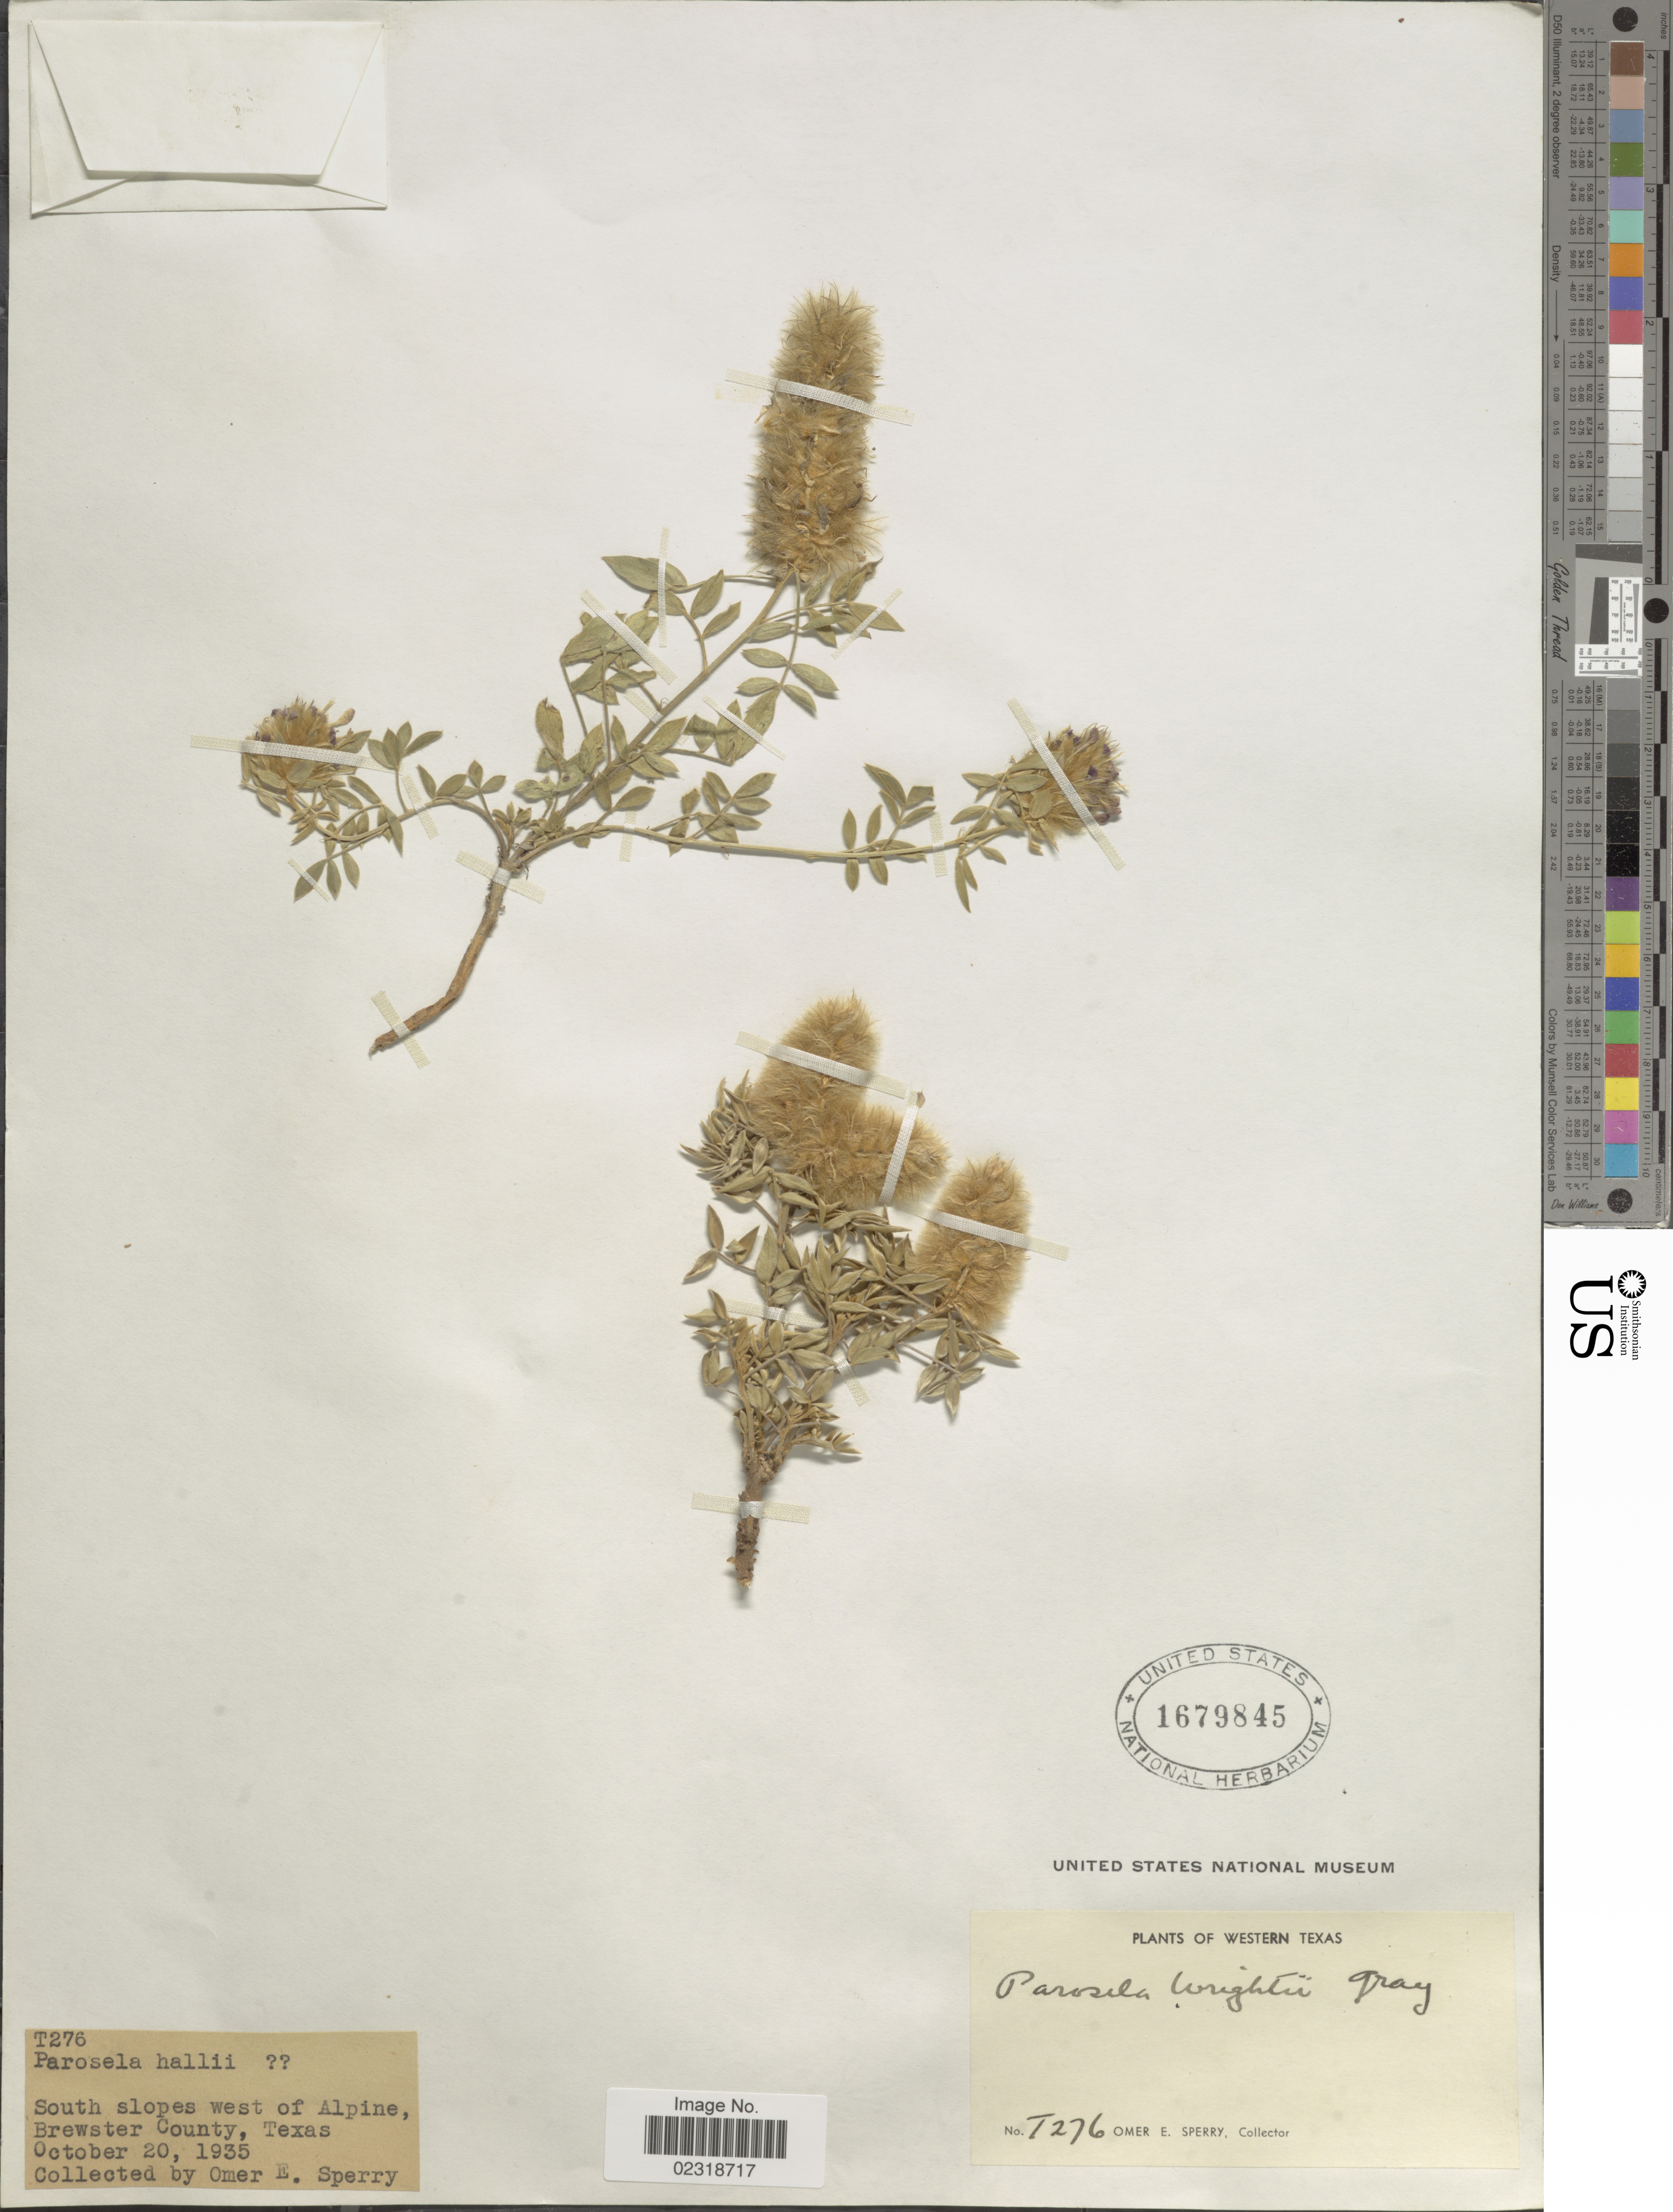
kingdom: Plantae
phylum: Tracheophyta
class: Magnoliopsida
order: Fabales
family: Fabaceae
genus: Dalea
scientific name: Dalea wrightii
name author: A. Gray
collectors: O. E. Sperry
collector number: T276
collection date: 1935-10-20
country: United States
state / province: Texas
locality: Western Texas, south slopes west of Alpine, Brewster County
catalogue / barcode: US 1679845